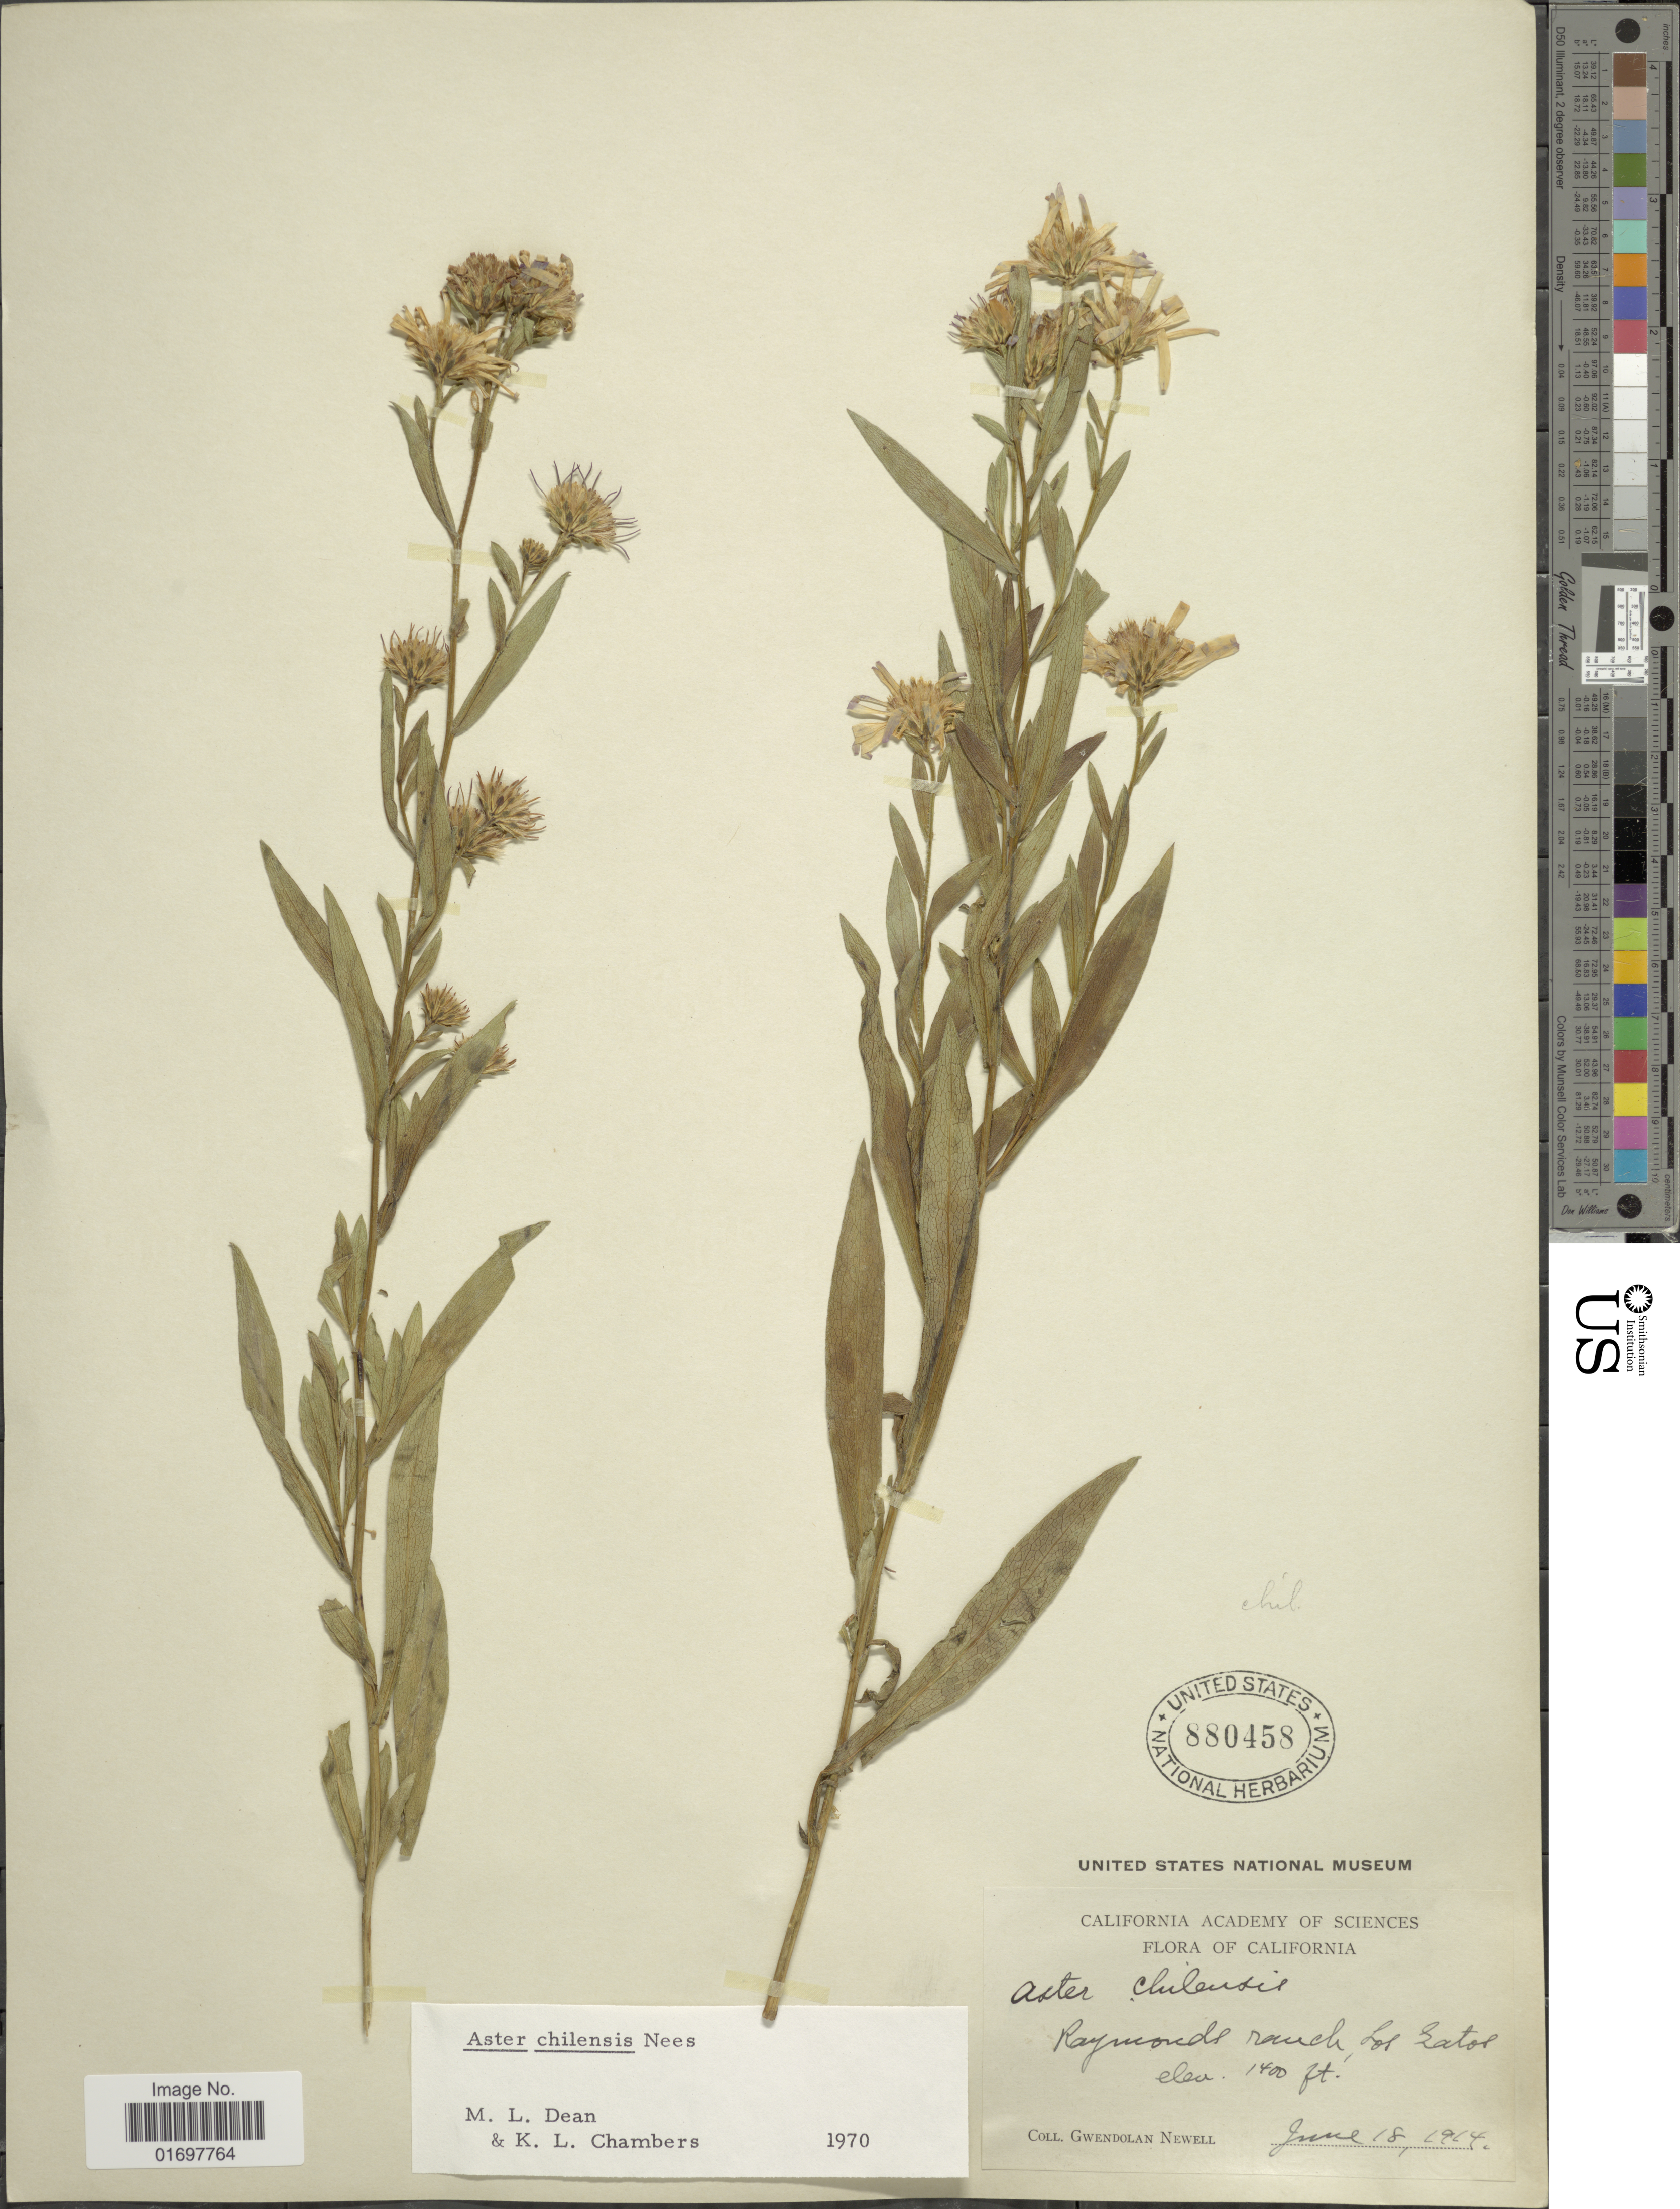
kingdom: Plantae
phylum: Tracheophyta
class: Magnoliopsida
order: Asterales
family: Asteraceae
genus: Symphyotrichum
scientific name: Symphyotrichum chilense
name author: (Nees) G.L. Nesom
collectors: G. Newell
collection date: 1914-06-18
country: United States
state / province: California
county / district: Santa Clara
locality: Raymonds ranch, Los Gatos.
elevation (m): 427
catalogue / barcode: US 880458